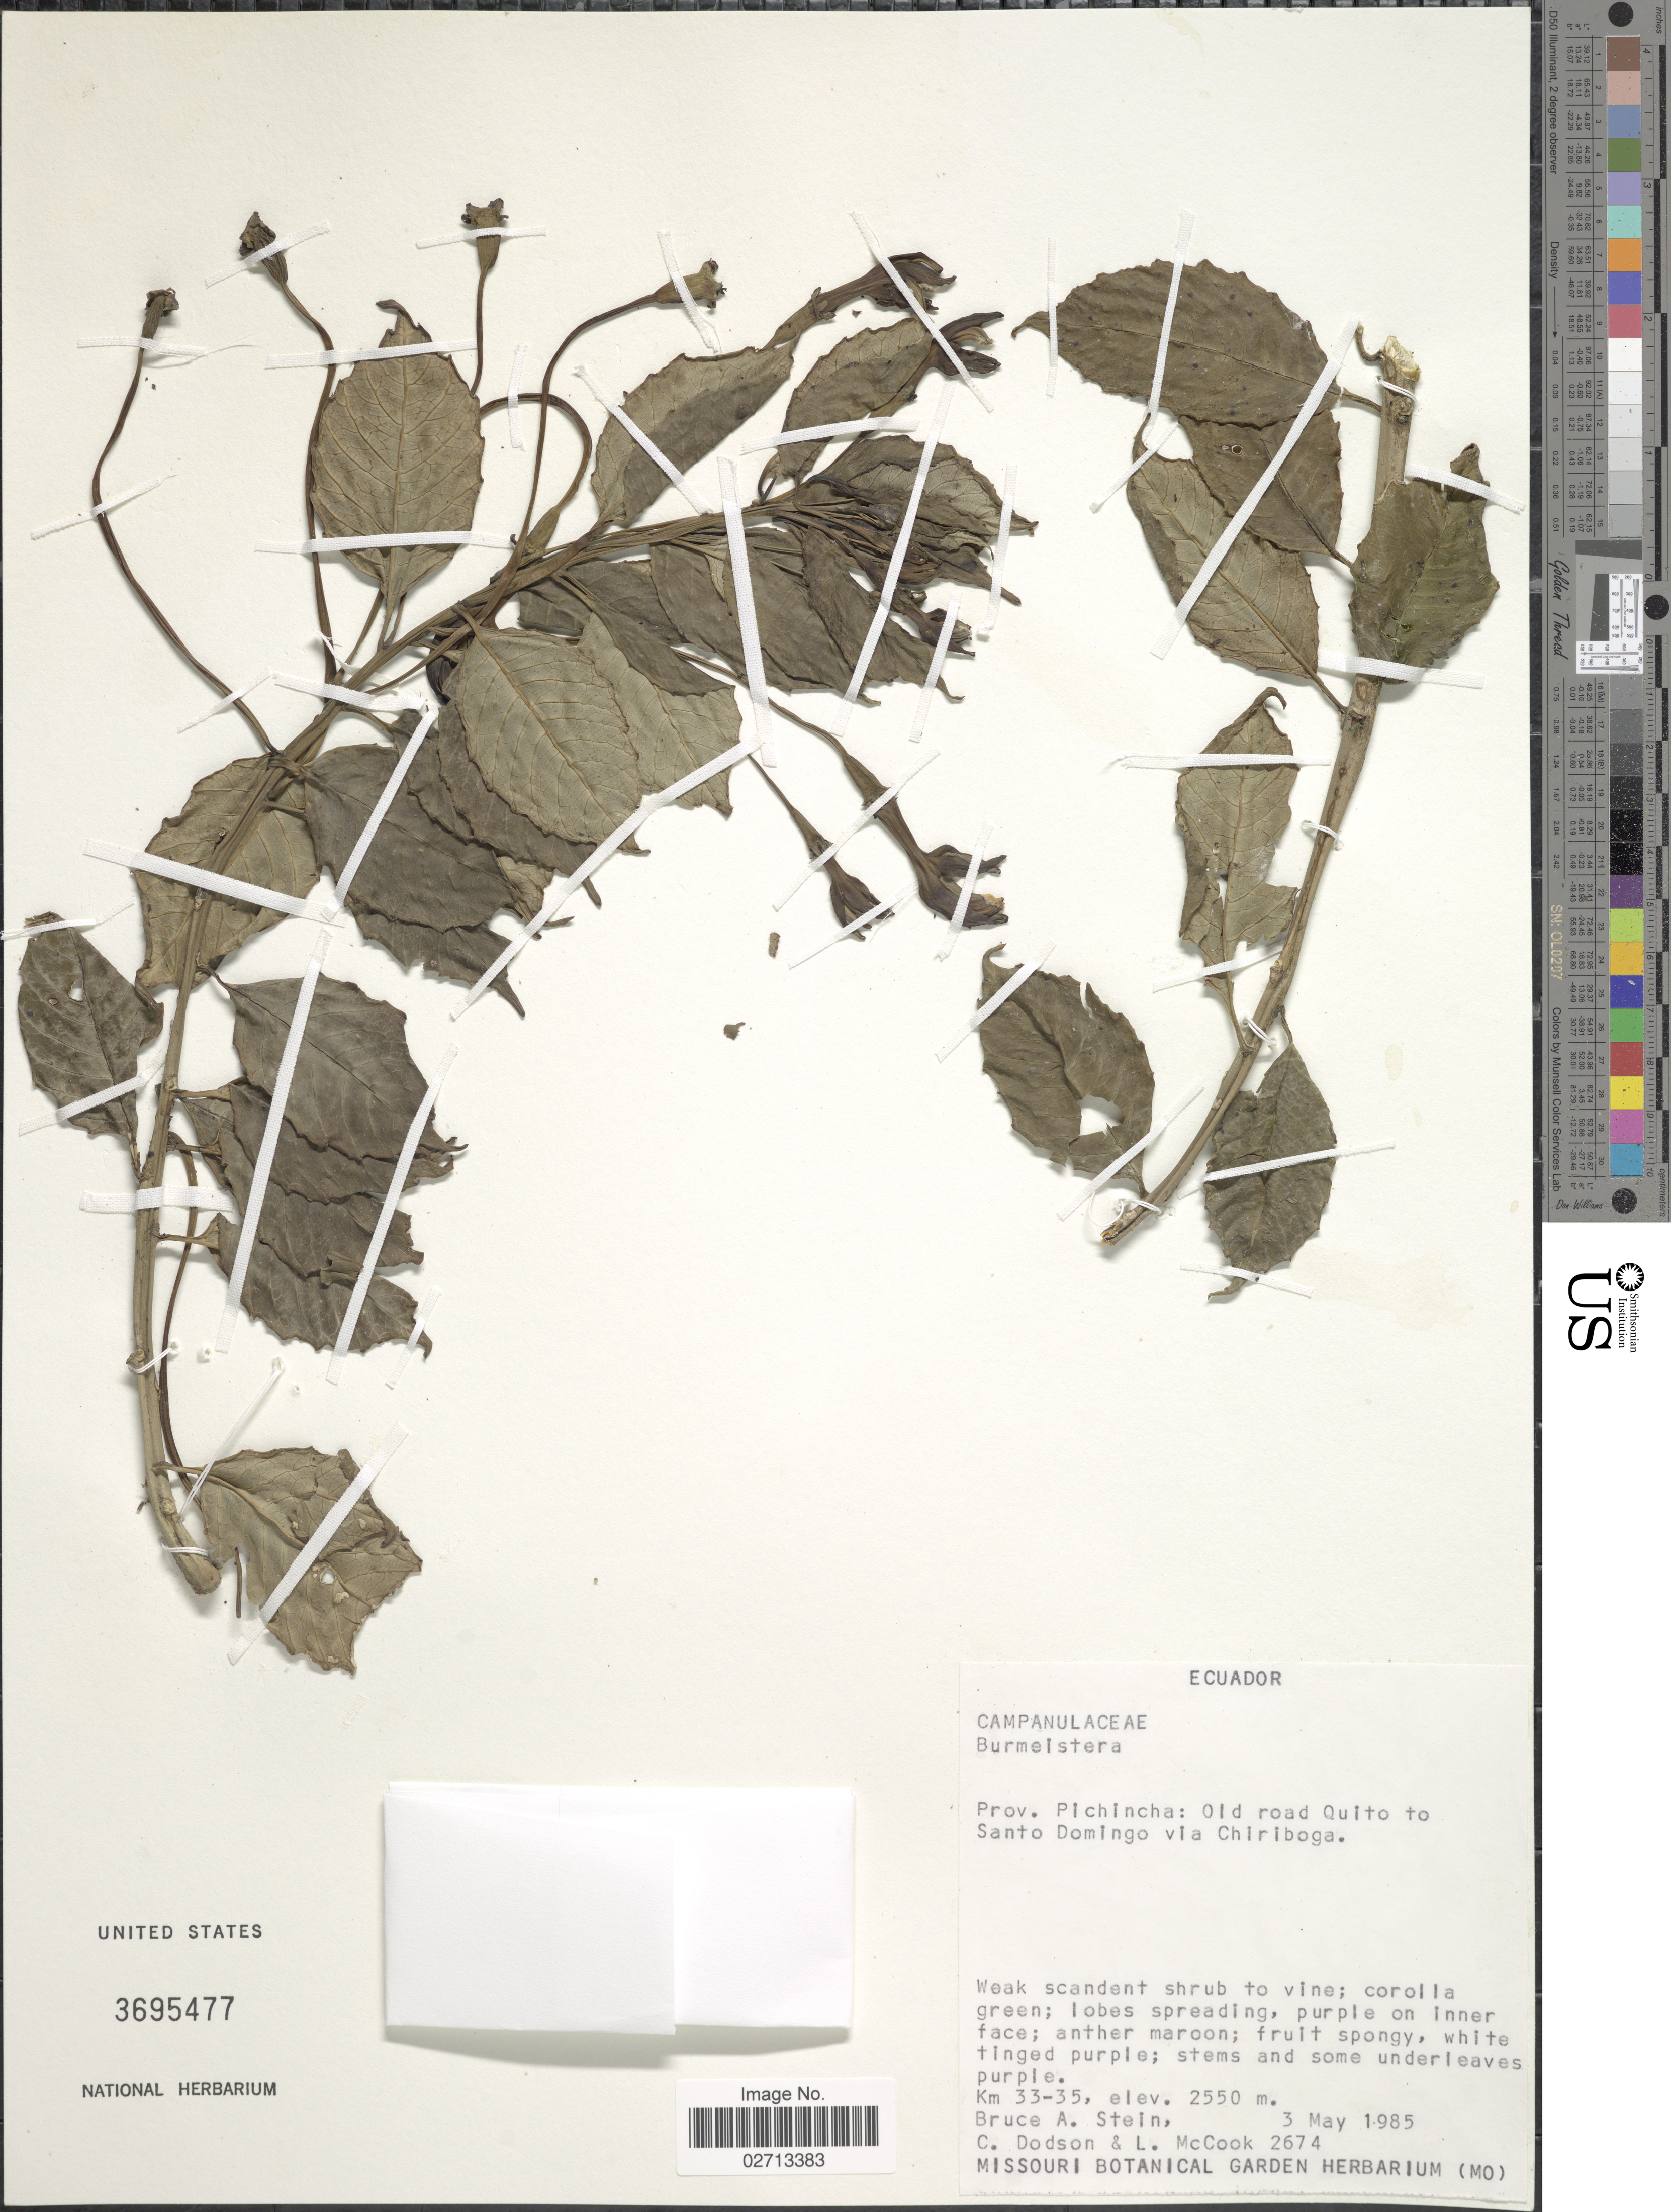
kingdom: Plantae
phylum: Tracheophyta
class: Magnoliopsida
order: Asterales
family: Campanulaceae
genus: Burmeistera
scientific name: Burmeistera sp.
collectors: B. A. Stein, C. Dodson & L. McCook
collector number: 2674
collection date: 1985-05-03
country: Ecuador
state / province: Pichincha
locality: Old road Quito to Santo Domingo via Chiriboga. Km 33-35.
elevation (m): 2550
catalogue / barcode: US 3695477